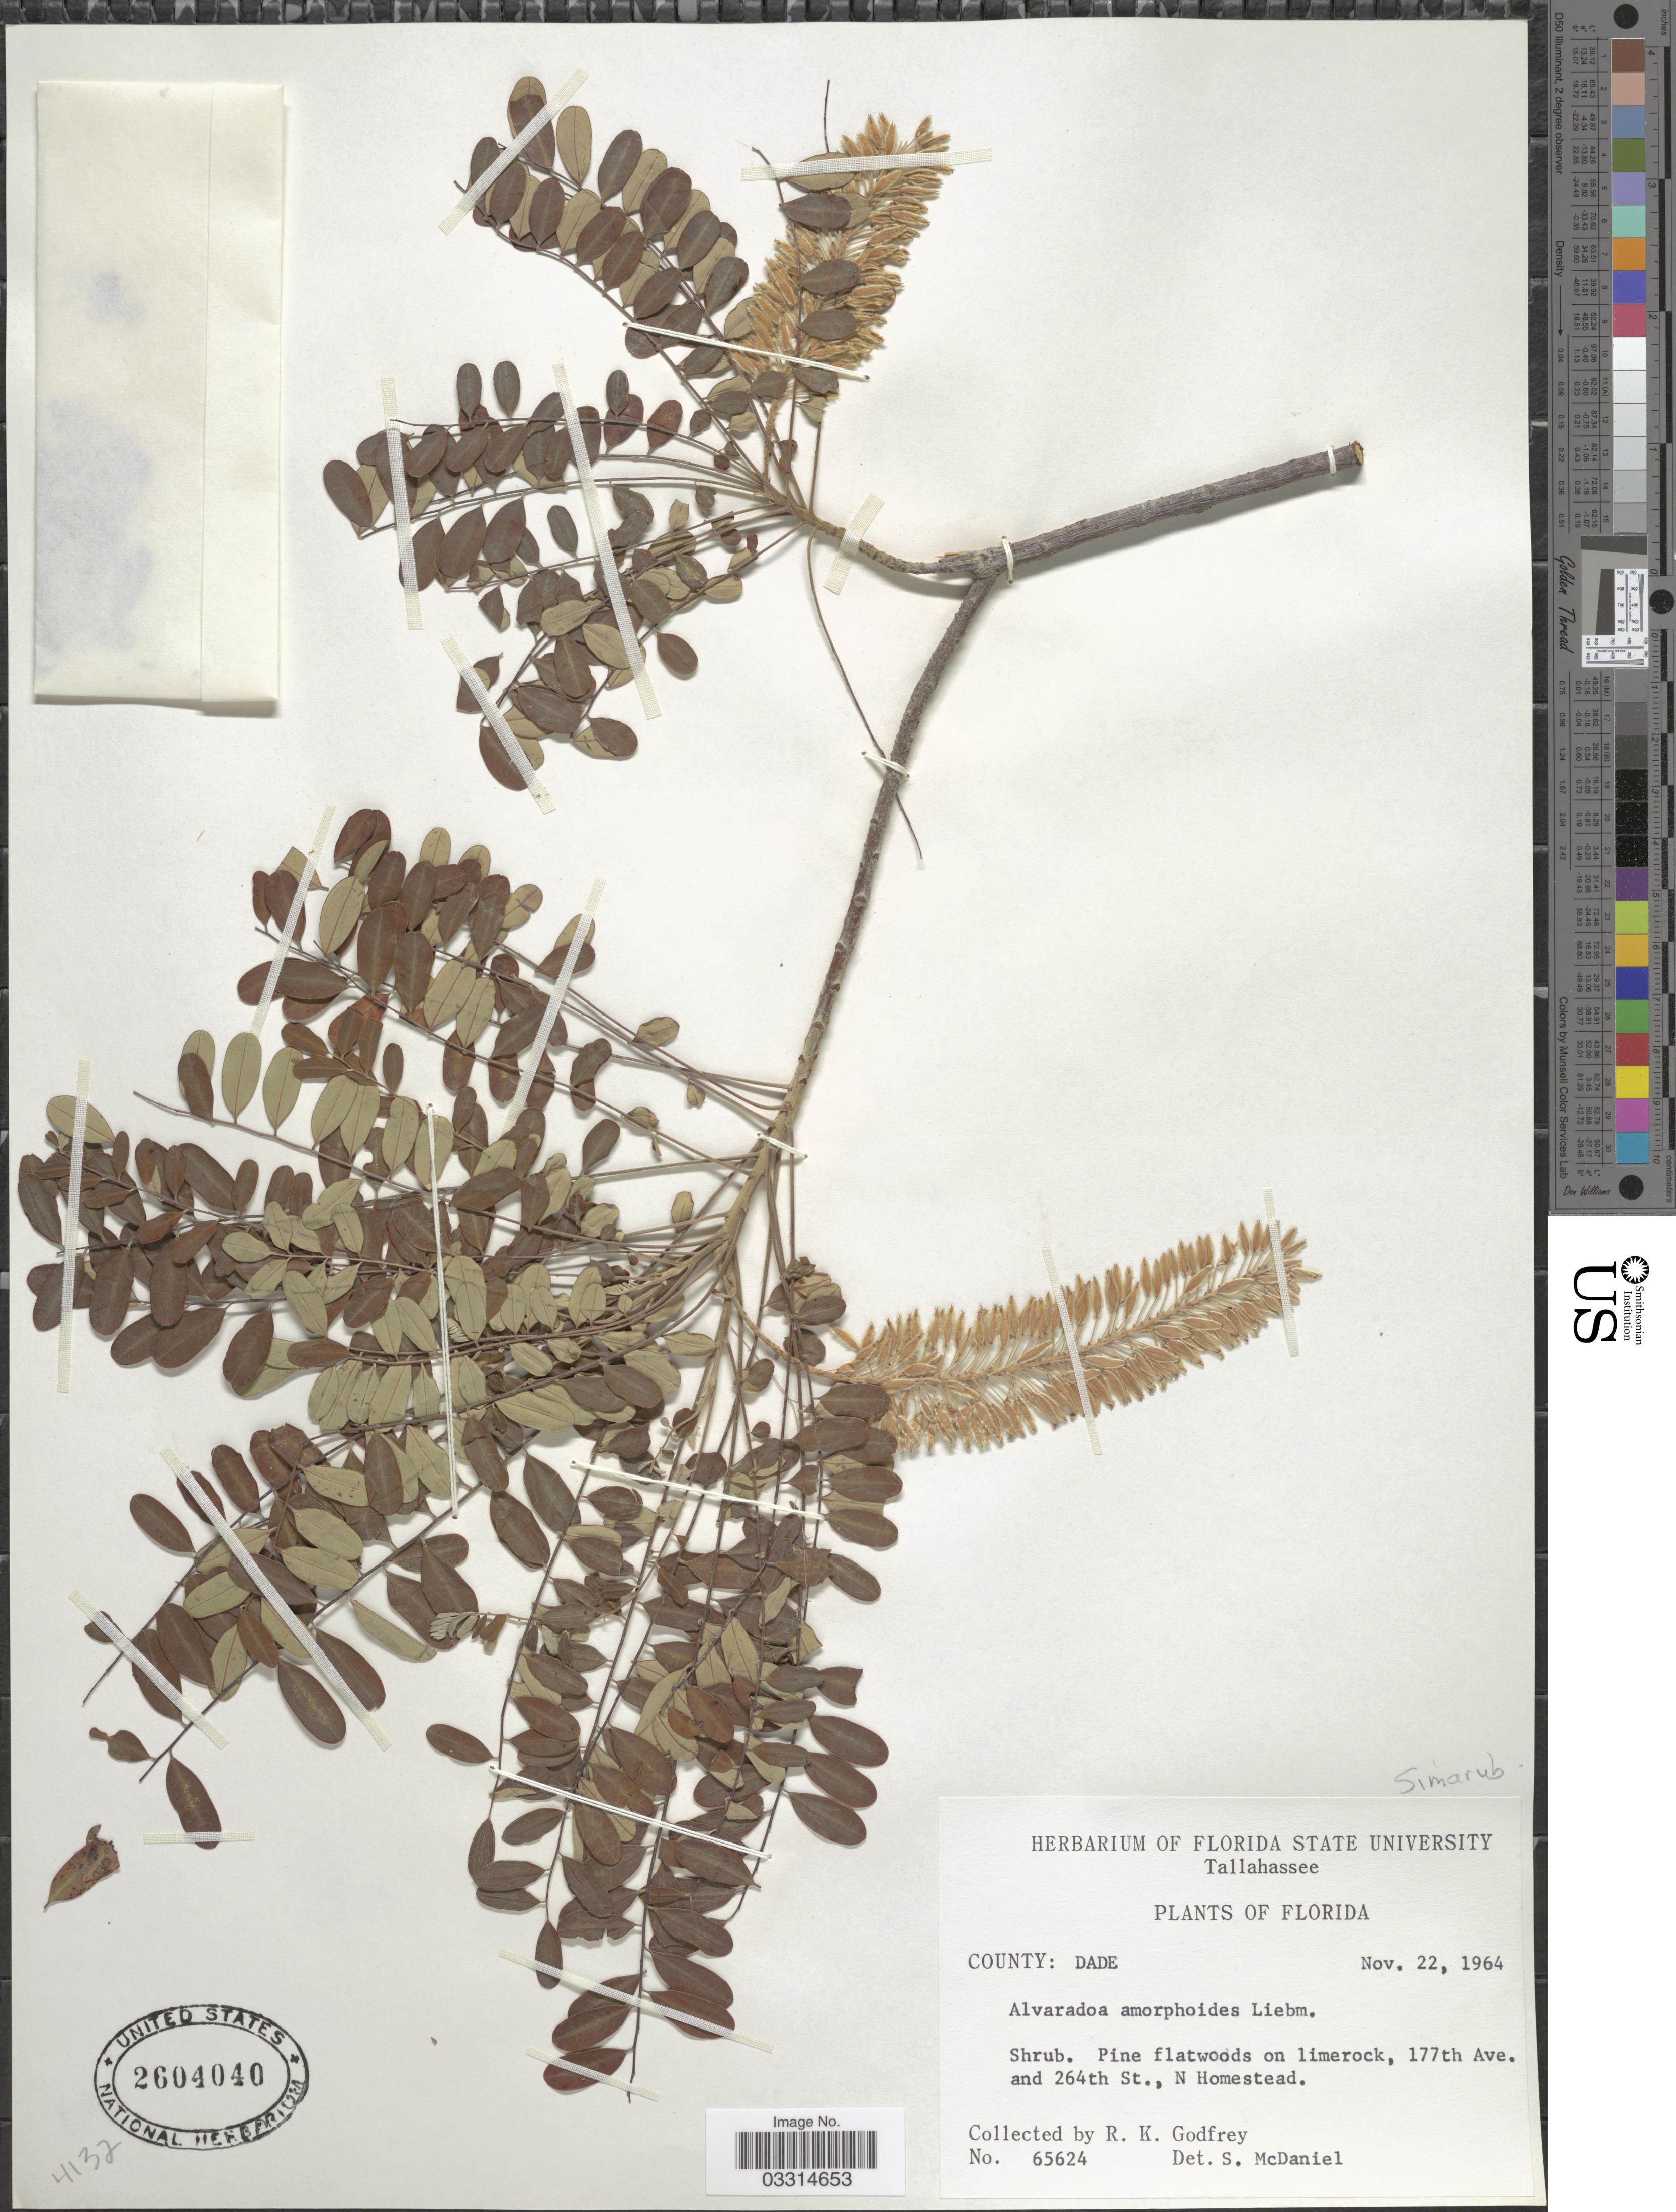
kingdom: Plantae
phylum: Tracheophyta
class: Magnoliopsida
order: Picramniales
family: Picramniaceae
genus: Alvaradoa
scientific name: Alvaradoa amorphoides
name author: Liebm.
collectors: R. K. Godfrey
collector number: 65624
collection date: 1964-11-22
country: United States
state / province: Florida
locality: County: Dade. 177th Ave. and 264th St., N. Homestead.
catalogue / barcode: US 2604040